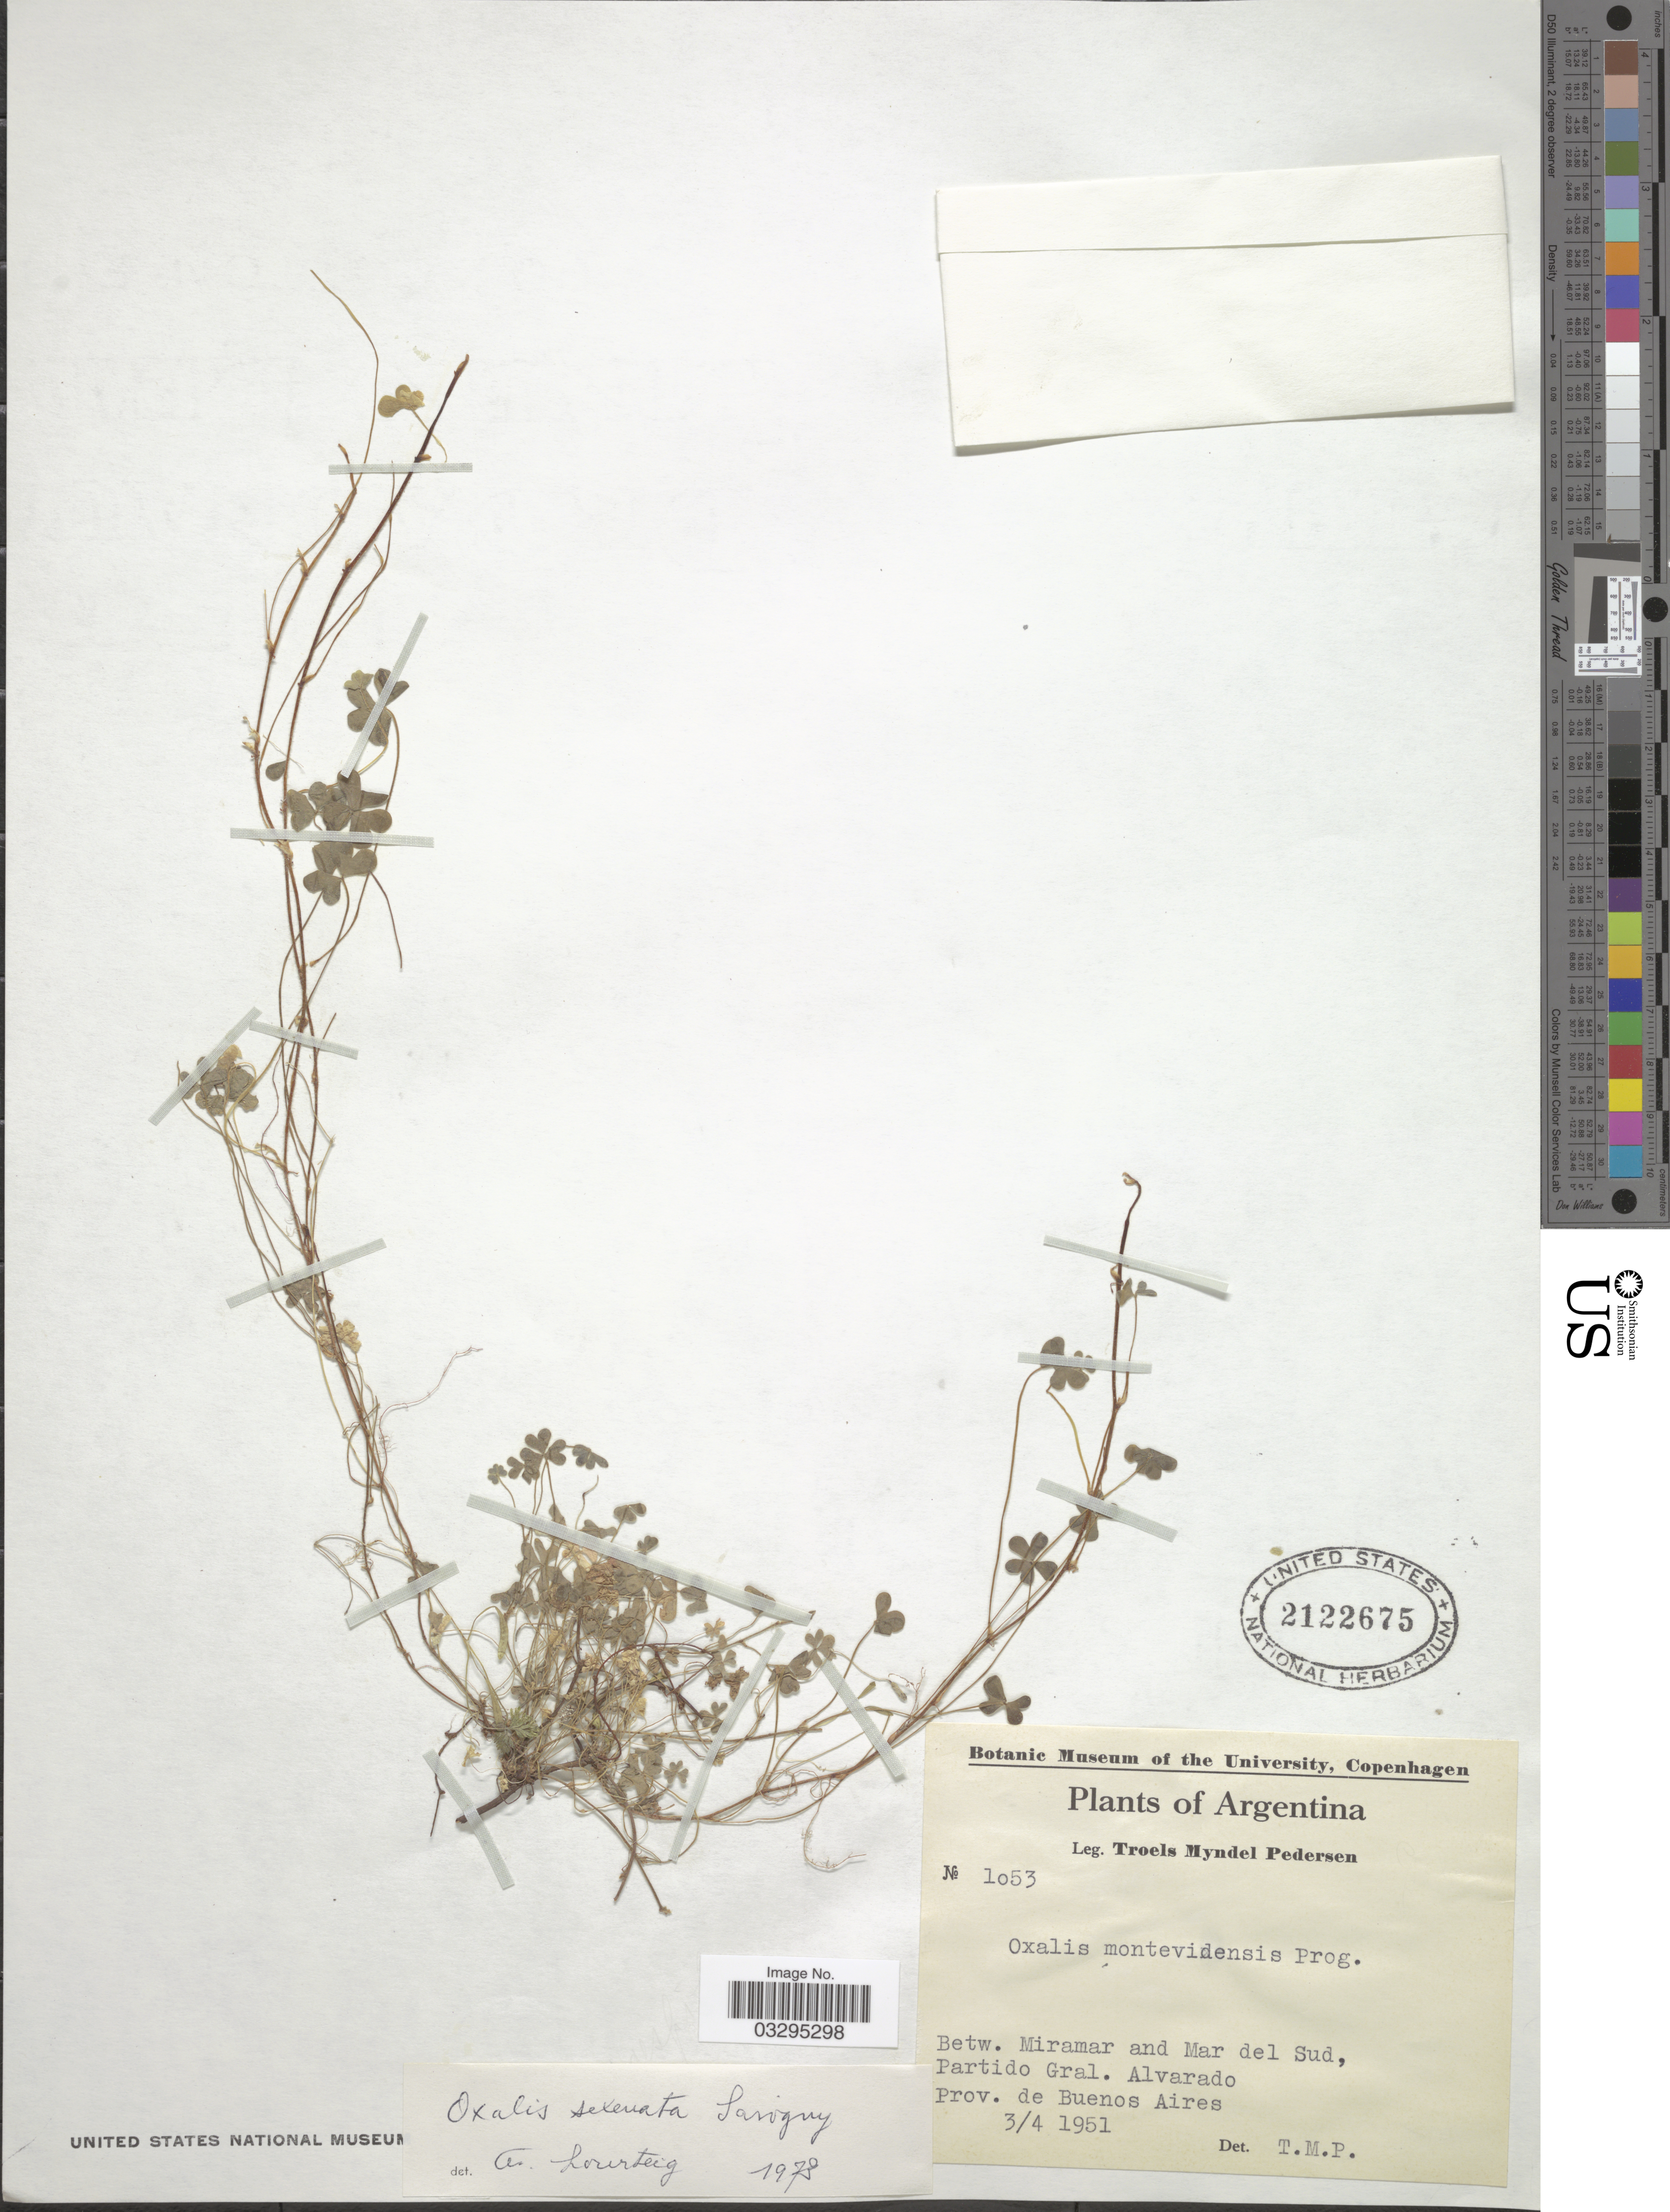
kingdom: Plantae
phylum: Tracheophyta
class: Magnoliopsida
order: Oxalidales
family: Oxalidaceae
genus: Oxalis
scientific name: Oxalis conorrhiza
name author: Jacq.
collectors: T. Pederson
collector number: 1o53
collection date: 1951-04-03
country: Argentina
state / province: Buenos Aires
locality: Betw. Miramar and Mar del Sud, Partido Gral. Alvarado.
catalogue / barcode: US 2122675